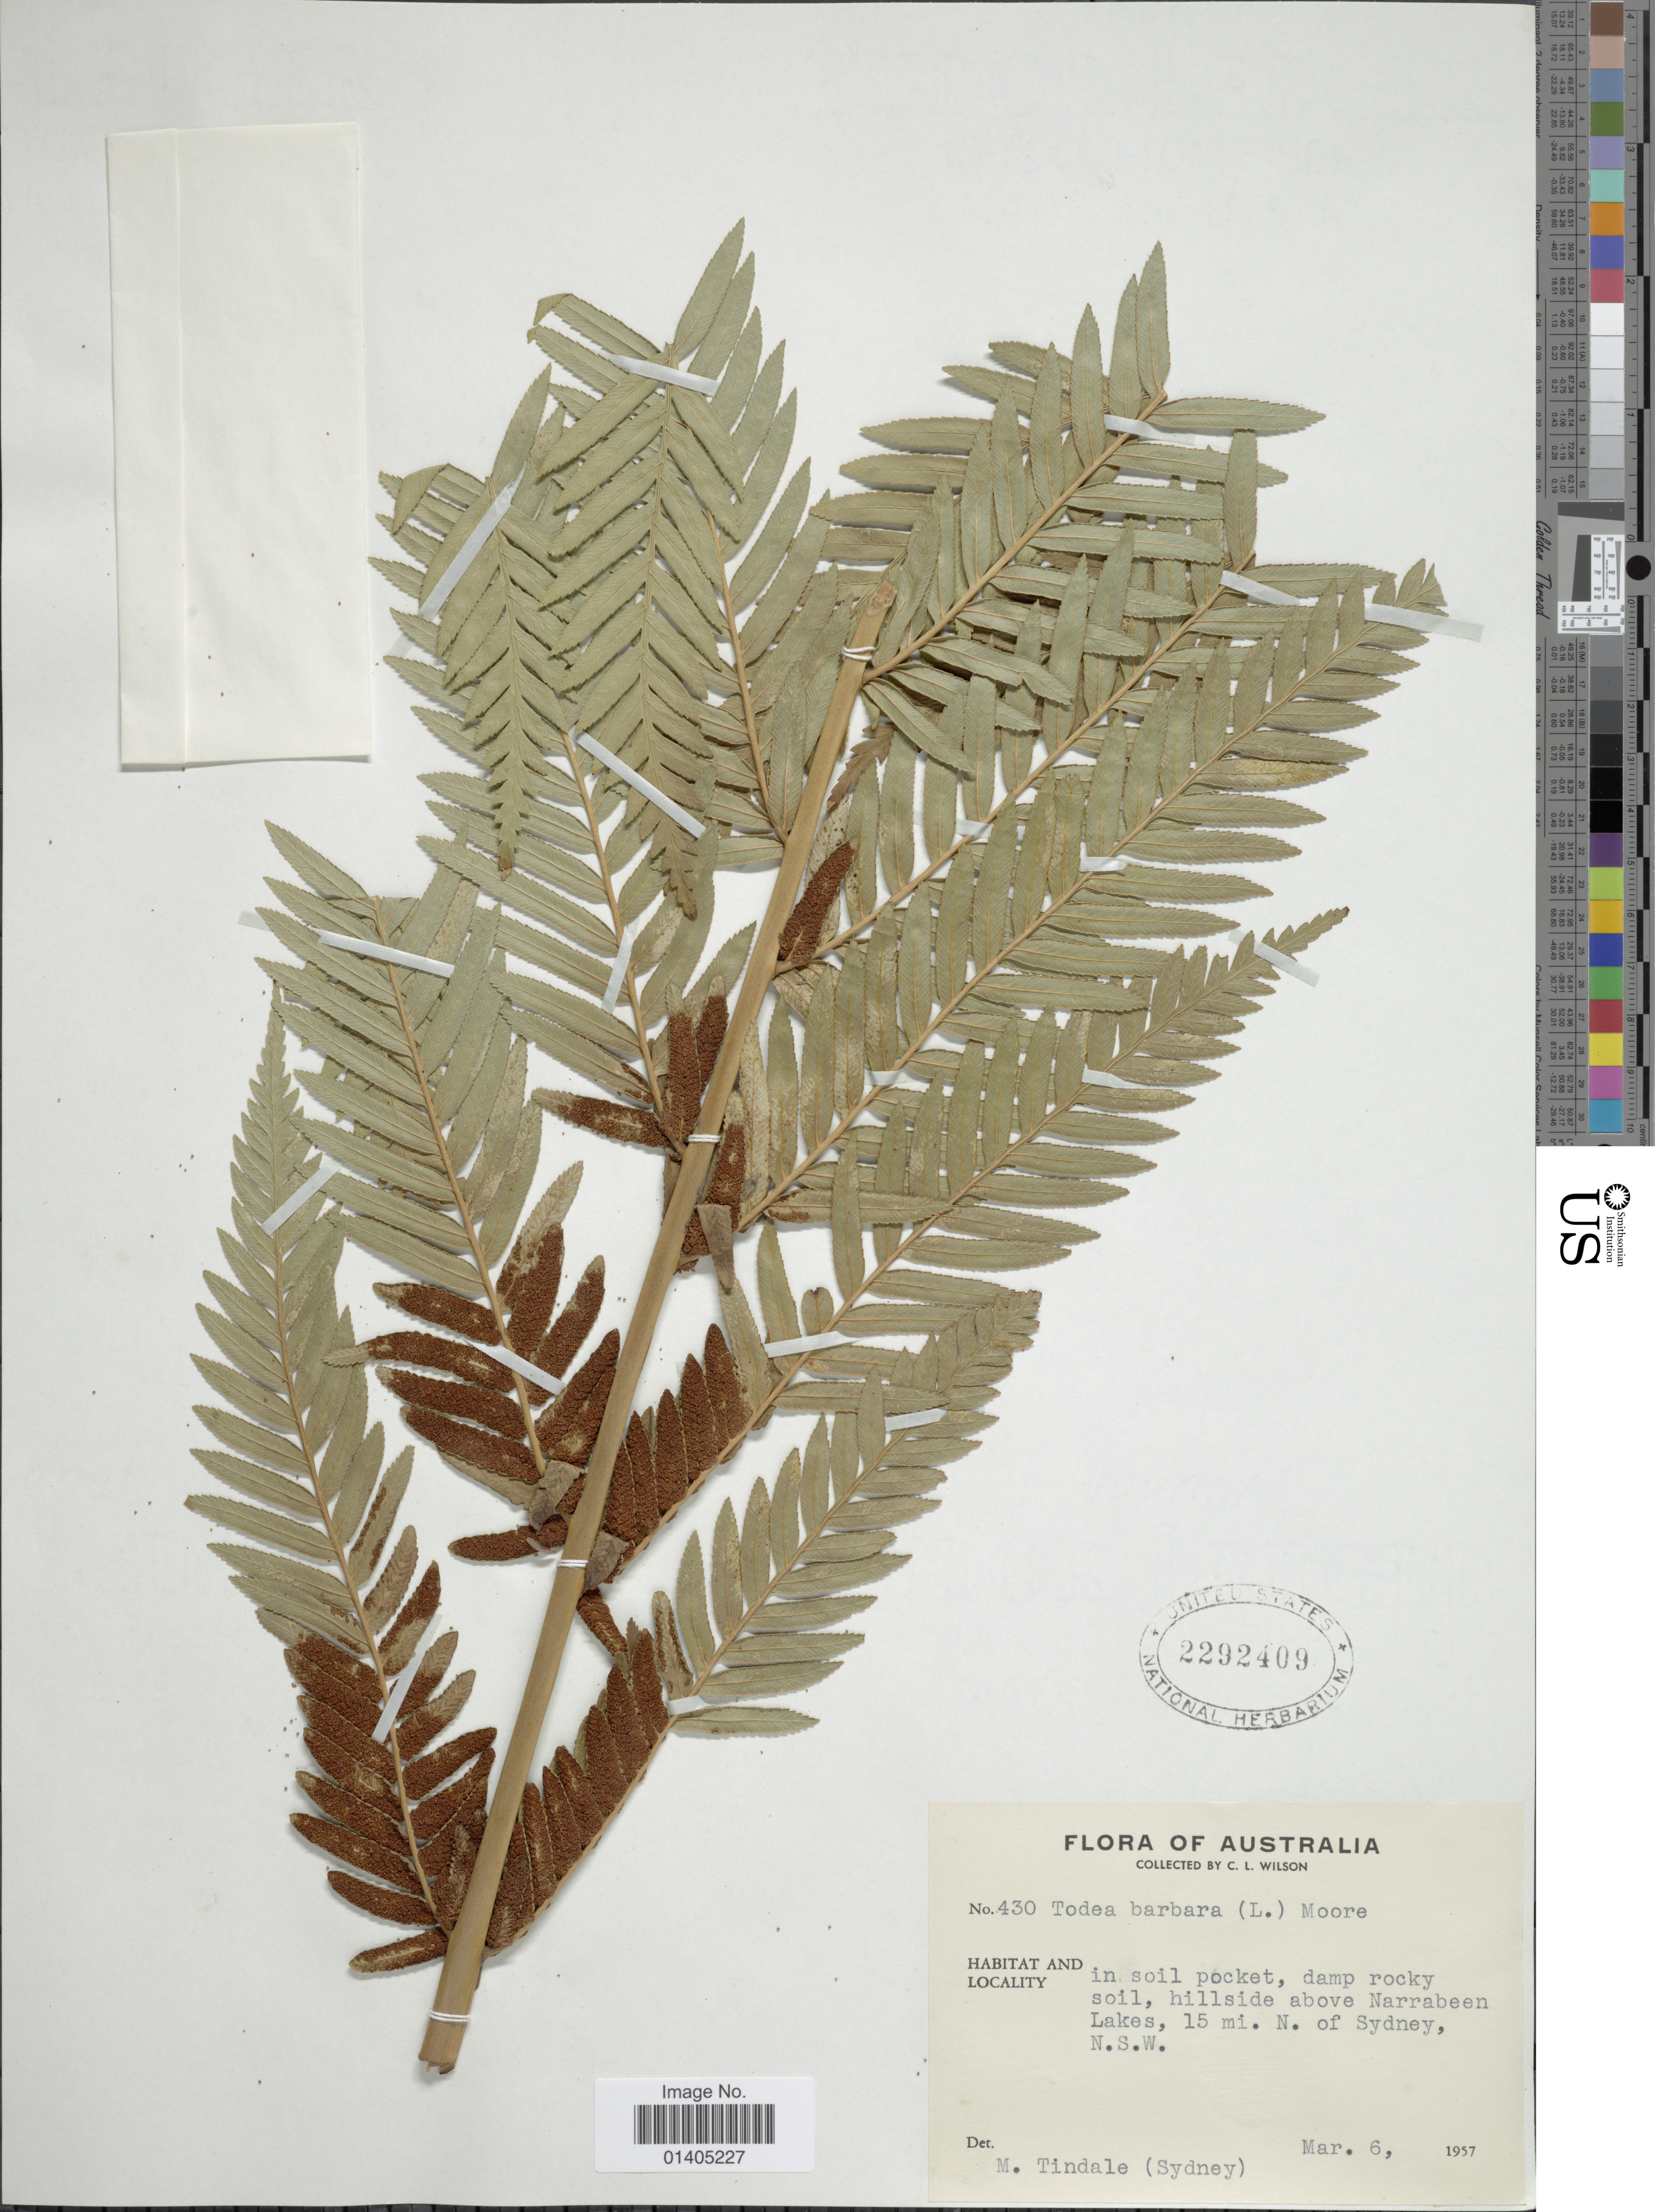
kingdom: Plantae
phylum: Tracheophyta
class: Polypodiopsida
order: Osmundales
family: Osmundaceae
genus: Todea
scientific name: Todea barbara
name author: T. Moore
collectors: C. L. Wilson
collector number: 430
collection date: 1957-03-06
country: Australia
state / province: New South Wales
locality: Hillside above Narrabeen Lakes, 15 mi. N. of Sydney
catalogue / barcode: US 2292409